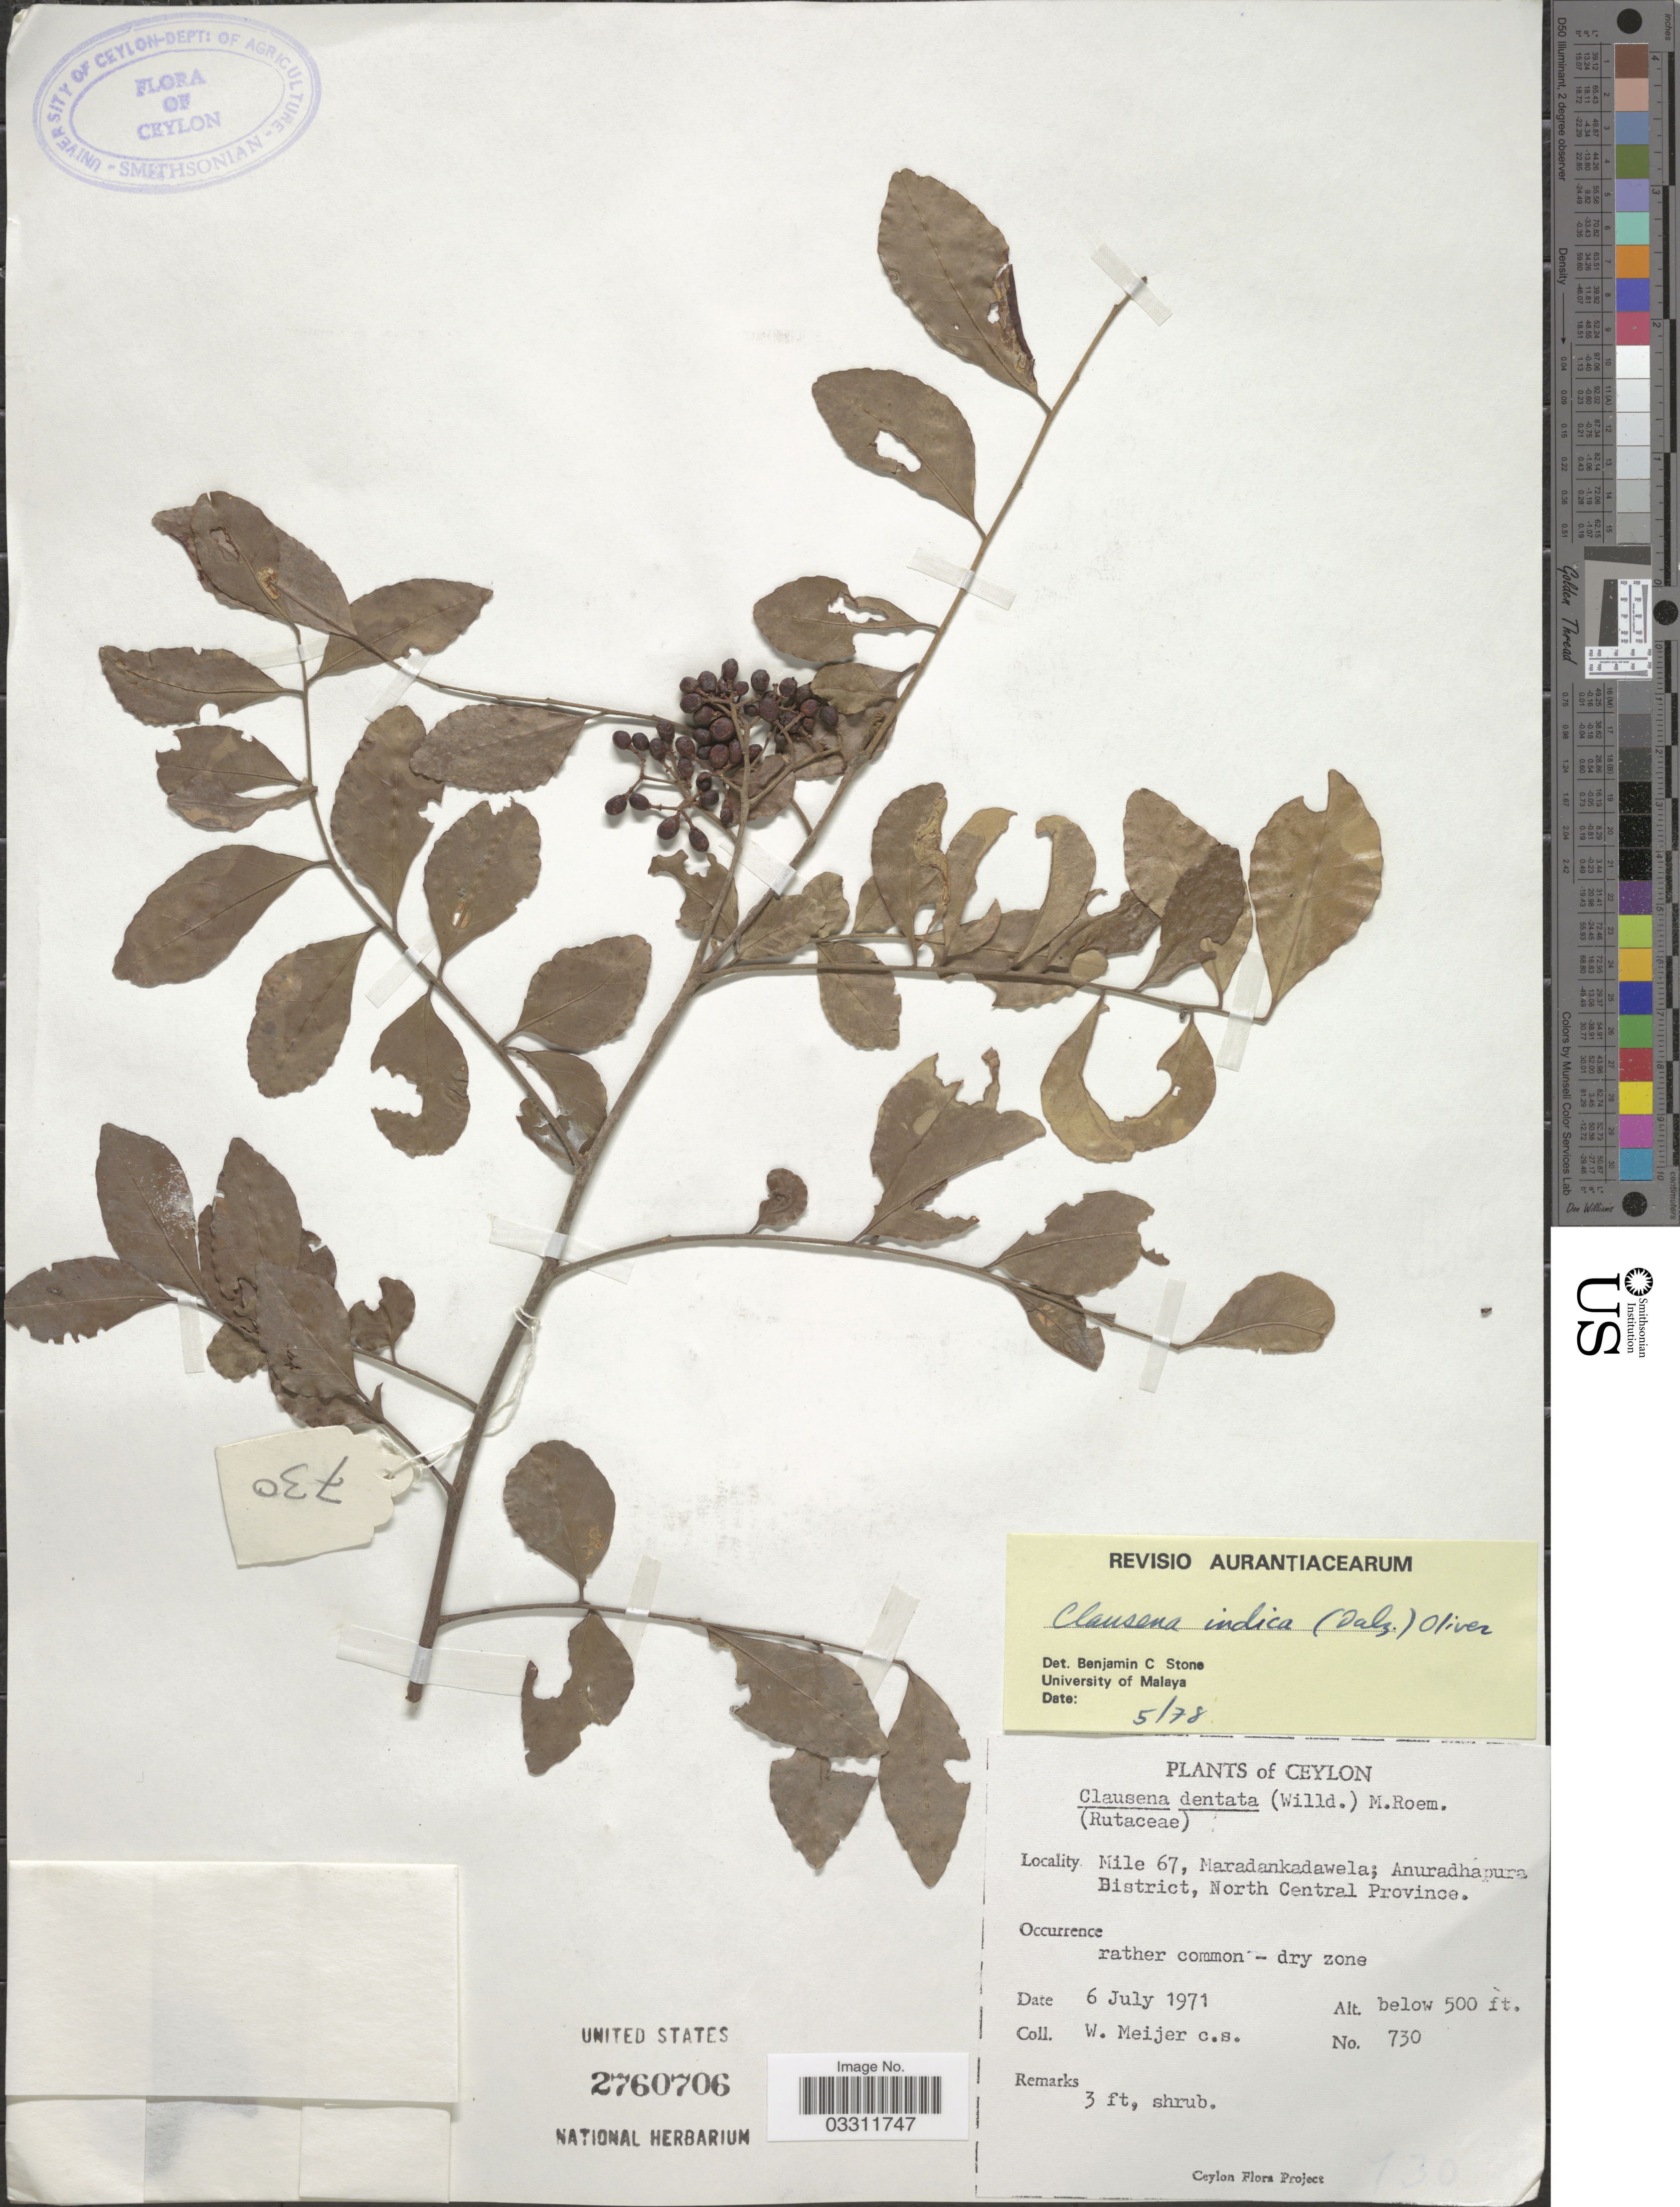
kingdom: Plantae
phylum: Tracheophyta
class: Magnoliopsida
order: Sapindales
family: Rutaceae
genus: Clausena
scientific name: Clausena indica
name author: (Dalzell) Oliv.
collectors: W. Meijer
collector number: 730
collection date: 1971-07-06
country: Sri Lanka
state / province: North Central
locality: Ceylon. Mile 67, Maradankadawela; Anuradhapura District.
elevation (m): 152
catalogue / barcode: US 2760706